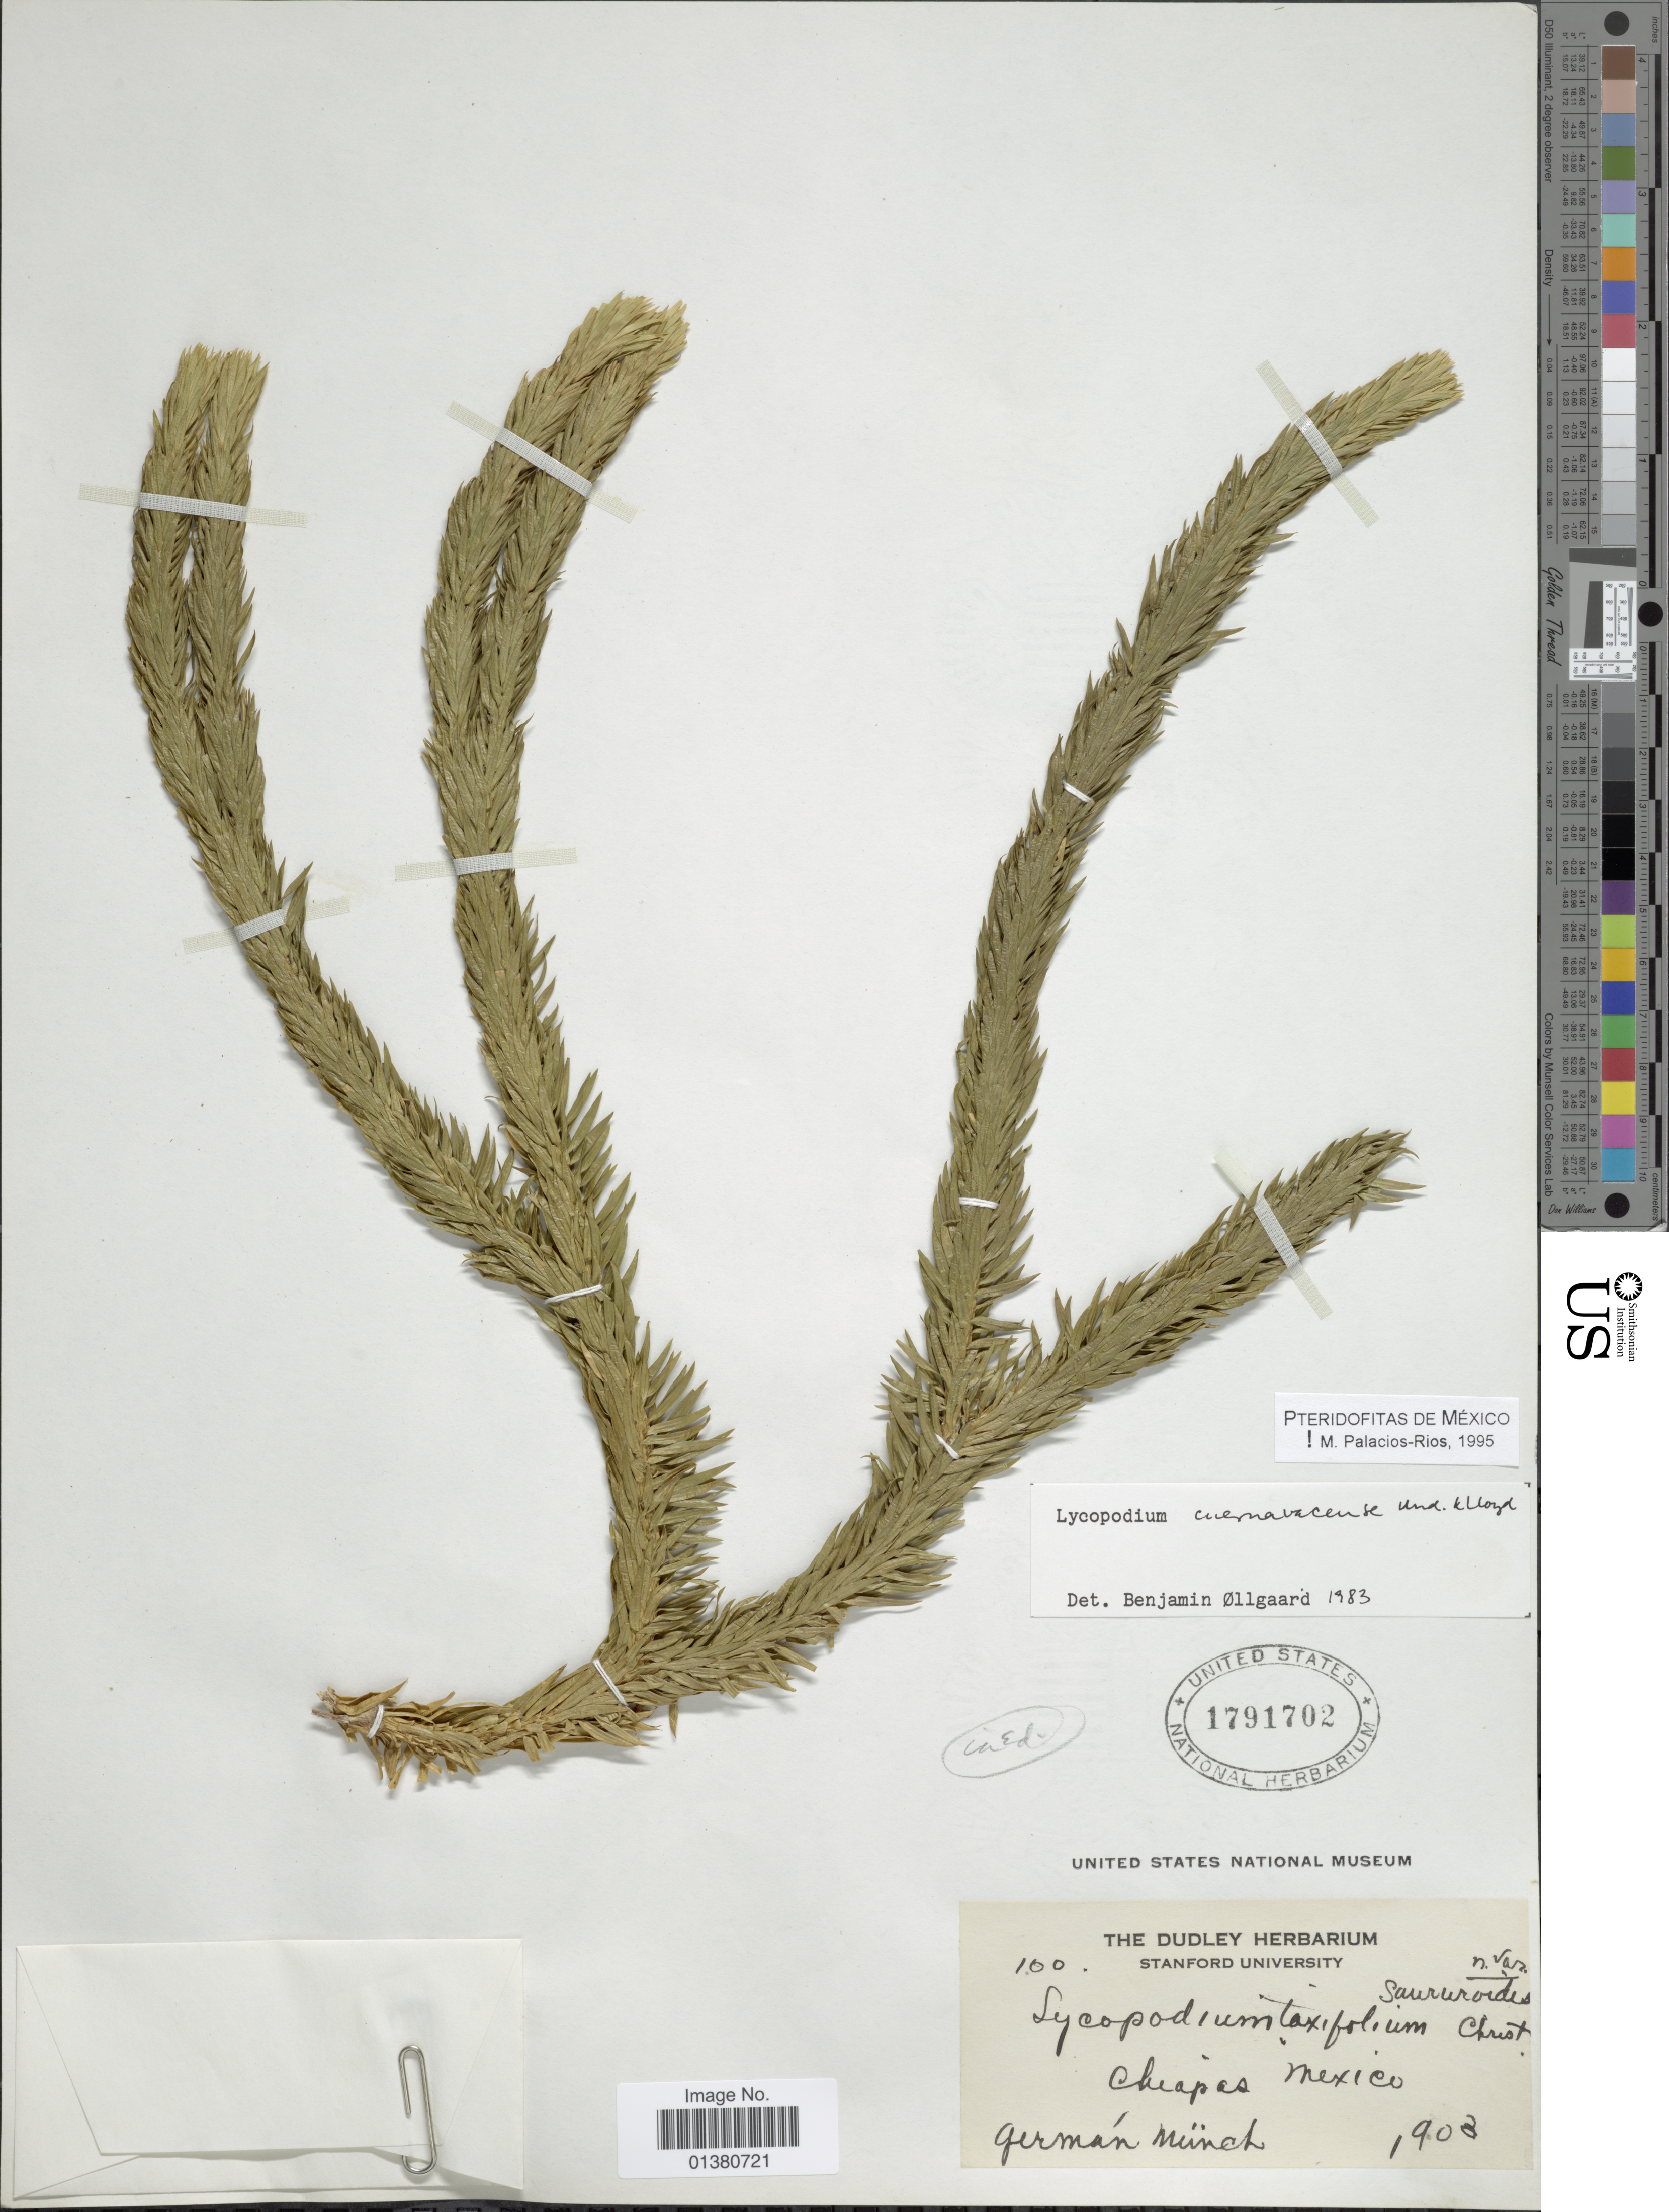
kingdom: Plantae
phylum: Tracheophyta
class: Lycopodiopsida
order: Lycopodiales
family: Lycopodiaceae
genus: Phlegmariurus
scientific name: Phlegmariurus cuernavacensis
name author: (Underw. & F.E. Lloyd) B. Øllg.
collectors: G. Munch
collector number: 100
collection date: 1903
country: Mexico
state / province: Chiapas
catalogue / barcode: US 1791702